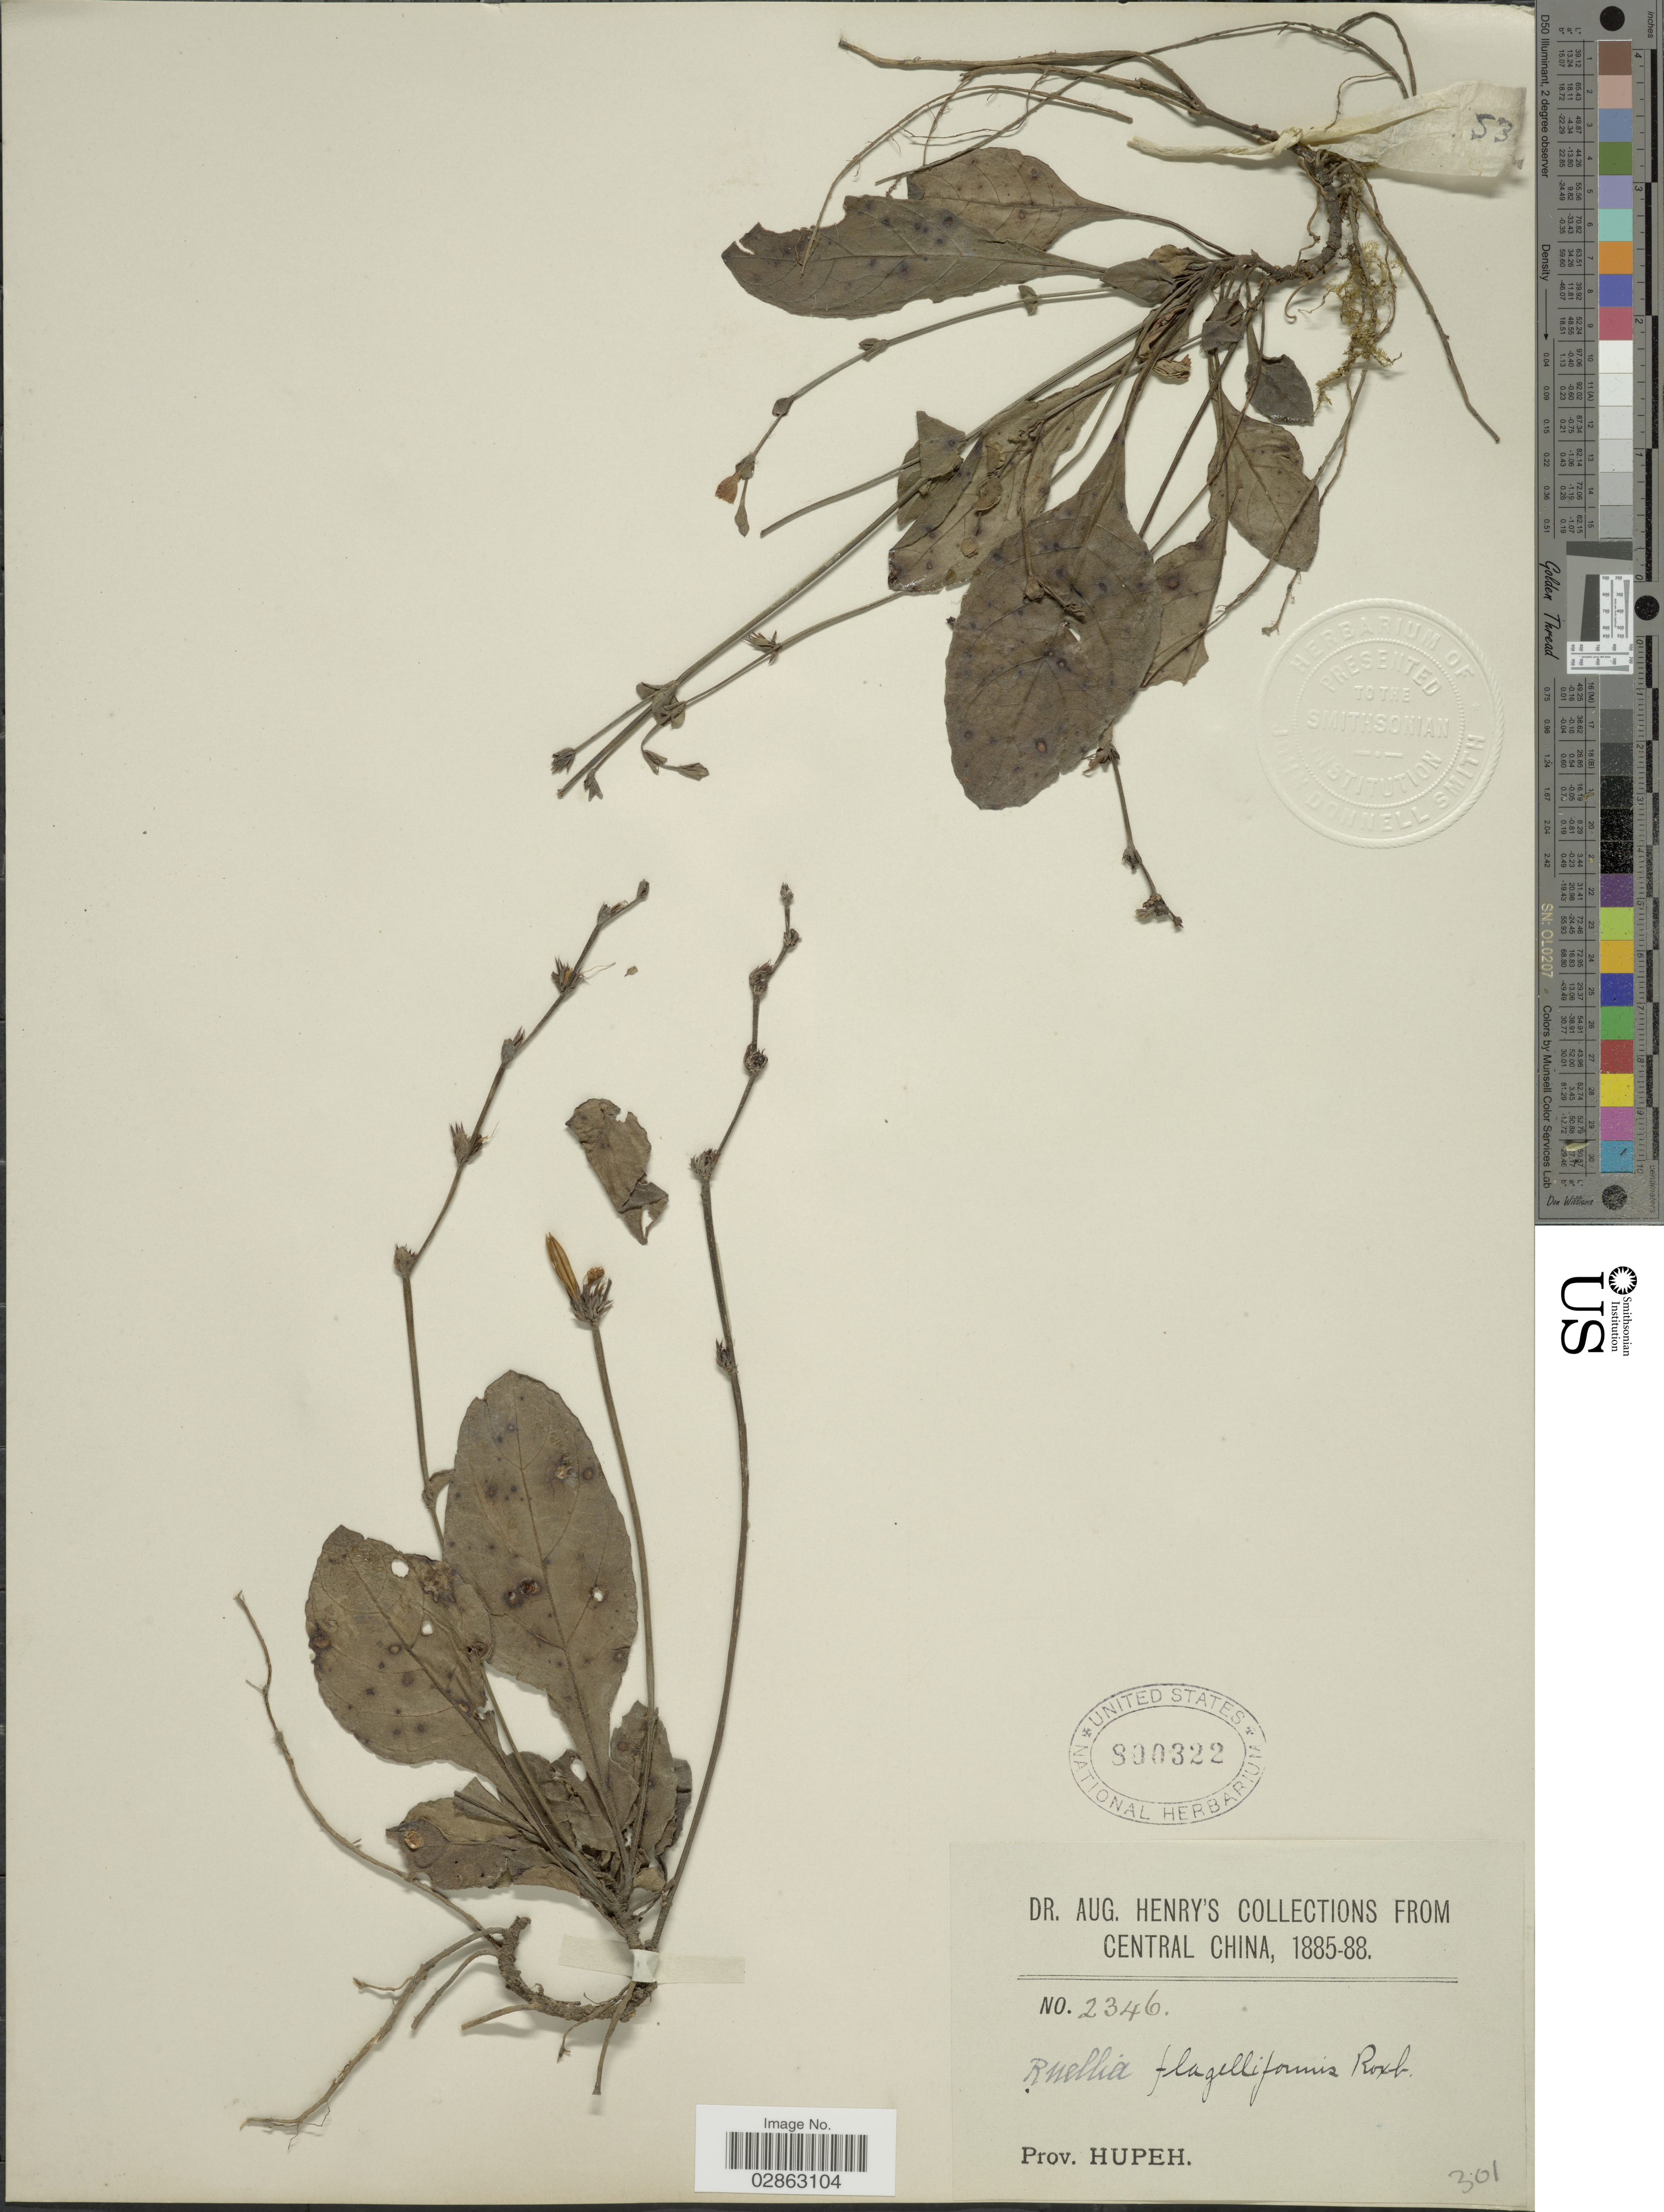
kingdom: Plantae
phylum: Tracheophyta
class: Magnoliopsida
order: Lamiales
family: Acanthaceae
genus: Ruellia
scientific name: Ruellia flagelliformis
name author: Roxb.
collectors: A. Henry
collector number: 2346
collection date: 1885/1888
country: China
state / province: Hubei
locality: Central China. Prov. Hupeh.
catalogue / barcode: US 800322